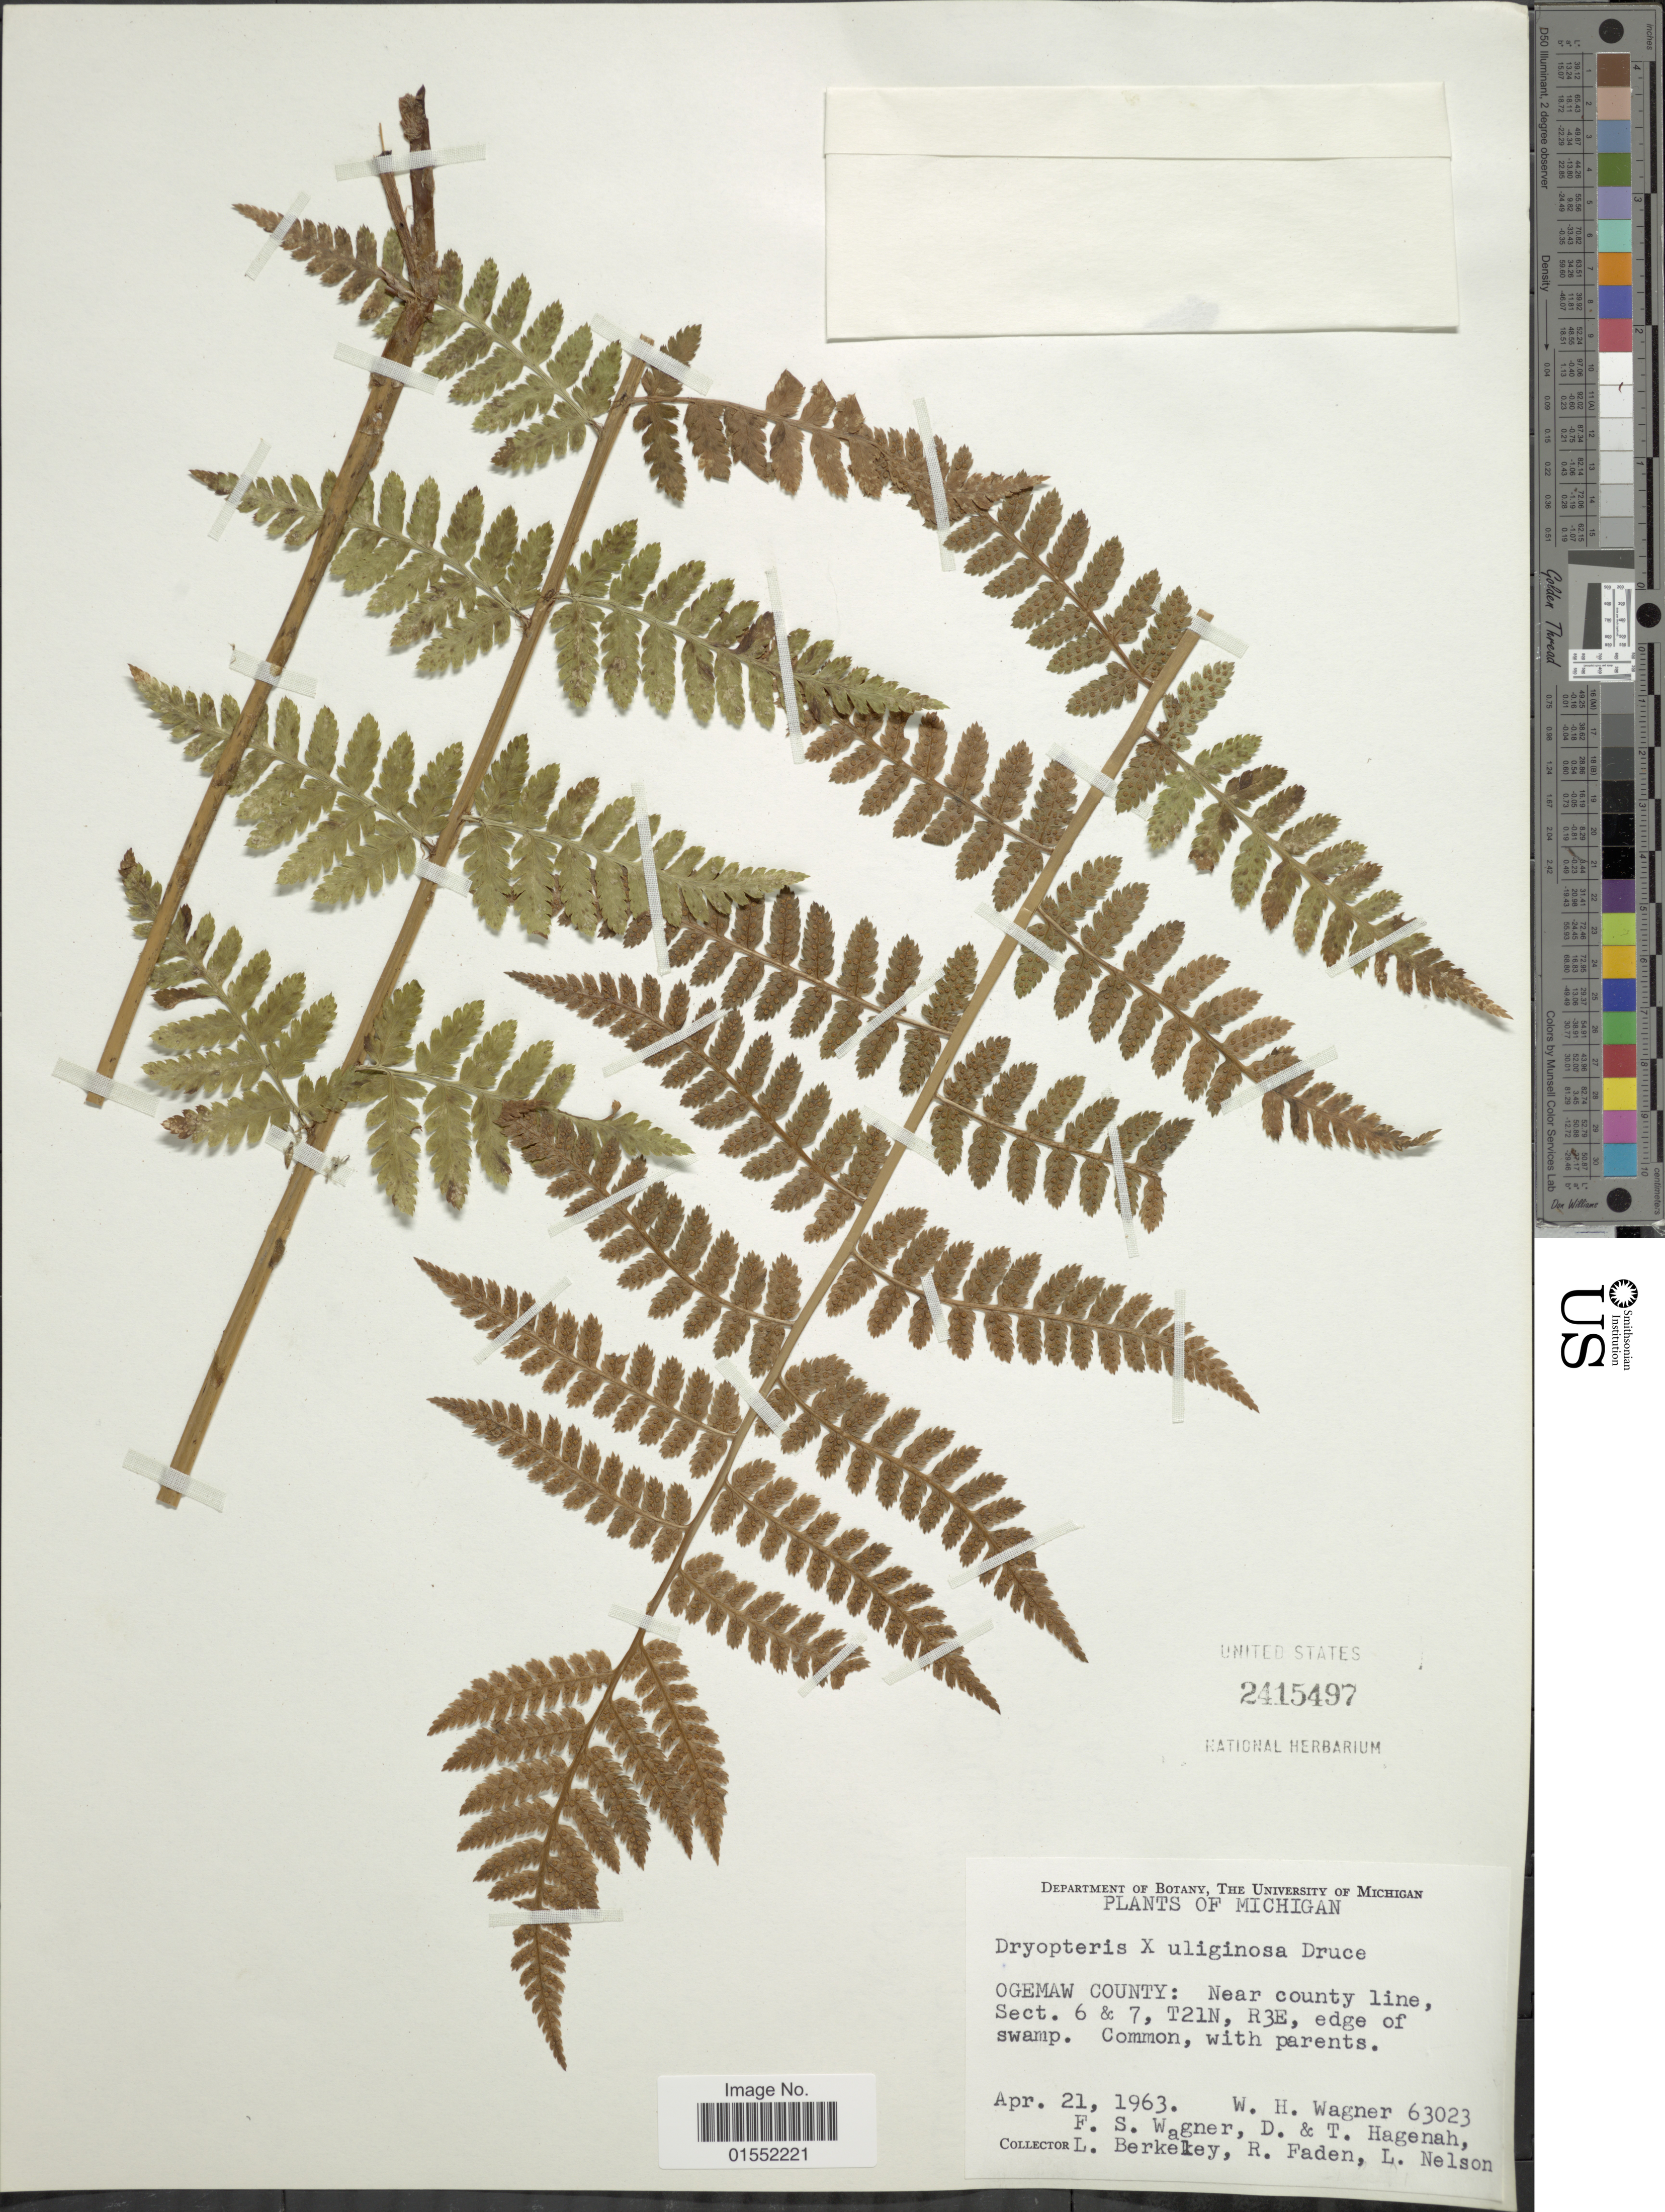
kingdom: Plantae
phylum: Tracheophyta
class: Polypodiopsida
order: Polypodiales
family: Dryopteridaceae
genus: Dryopteris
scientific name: Dryopteris x uliginosa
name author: (A. Braun ex Döll) Kuntze ex Druce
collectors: W. H. Wagner, F. S. Wagner, D. Hagenah, T. Hagenah & et al.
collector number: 63023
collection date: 1963-04-21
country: United States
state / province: Michigan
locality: Ogemaw County: Near county line, Sect. 6 & 7, T21N, R3E, edge of swamp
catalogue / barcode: US 2415497